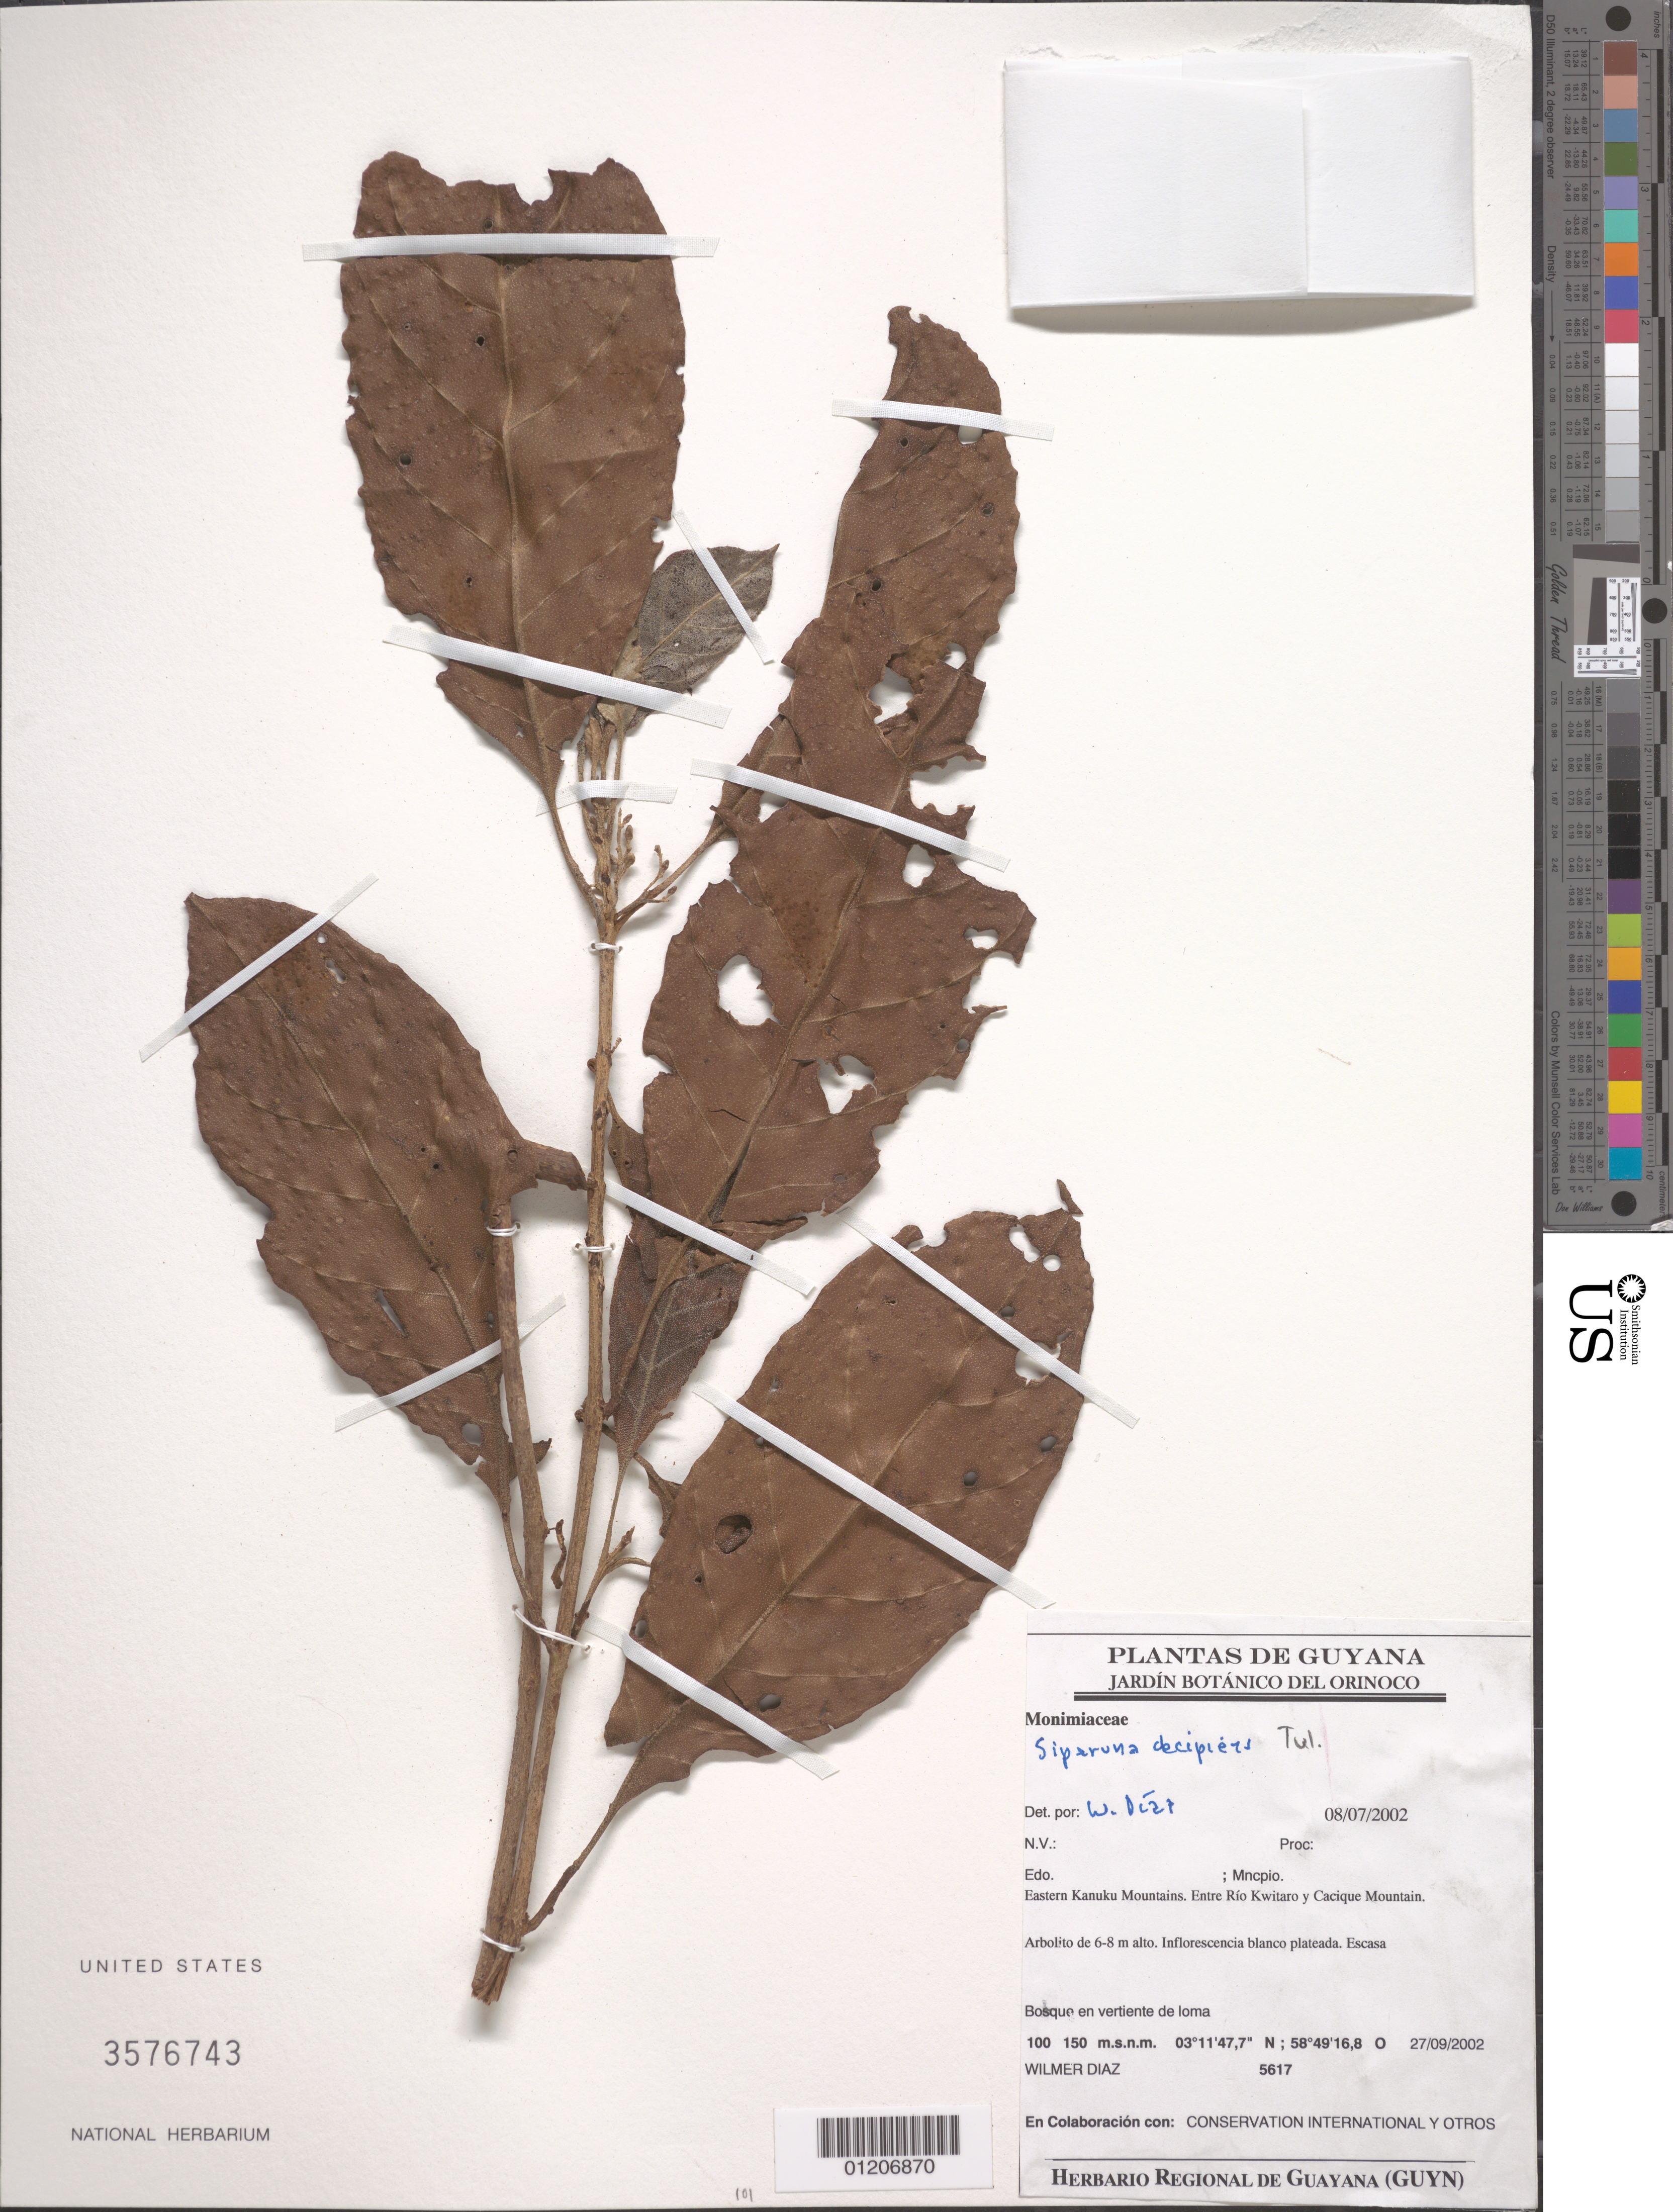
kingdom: Plantae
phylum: Tracheophyta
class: Magnoliopsida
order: Laurales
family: Siparunaceae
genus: Siparuna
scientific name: Siparuna decipiens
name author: (Tul.) A. DC.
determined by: Díaz P., Wilmer A.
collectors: W. Díaz P.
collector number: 5617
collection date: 2002-09-27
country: Guyana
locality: Eastern Kanuku Mountains. Entre Rio Kwitaro y Cacique Mountain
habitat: Bosque en vertiente de loma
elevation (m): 100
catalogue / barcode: US 3576743